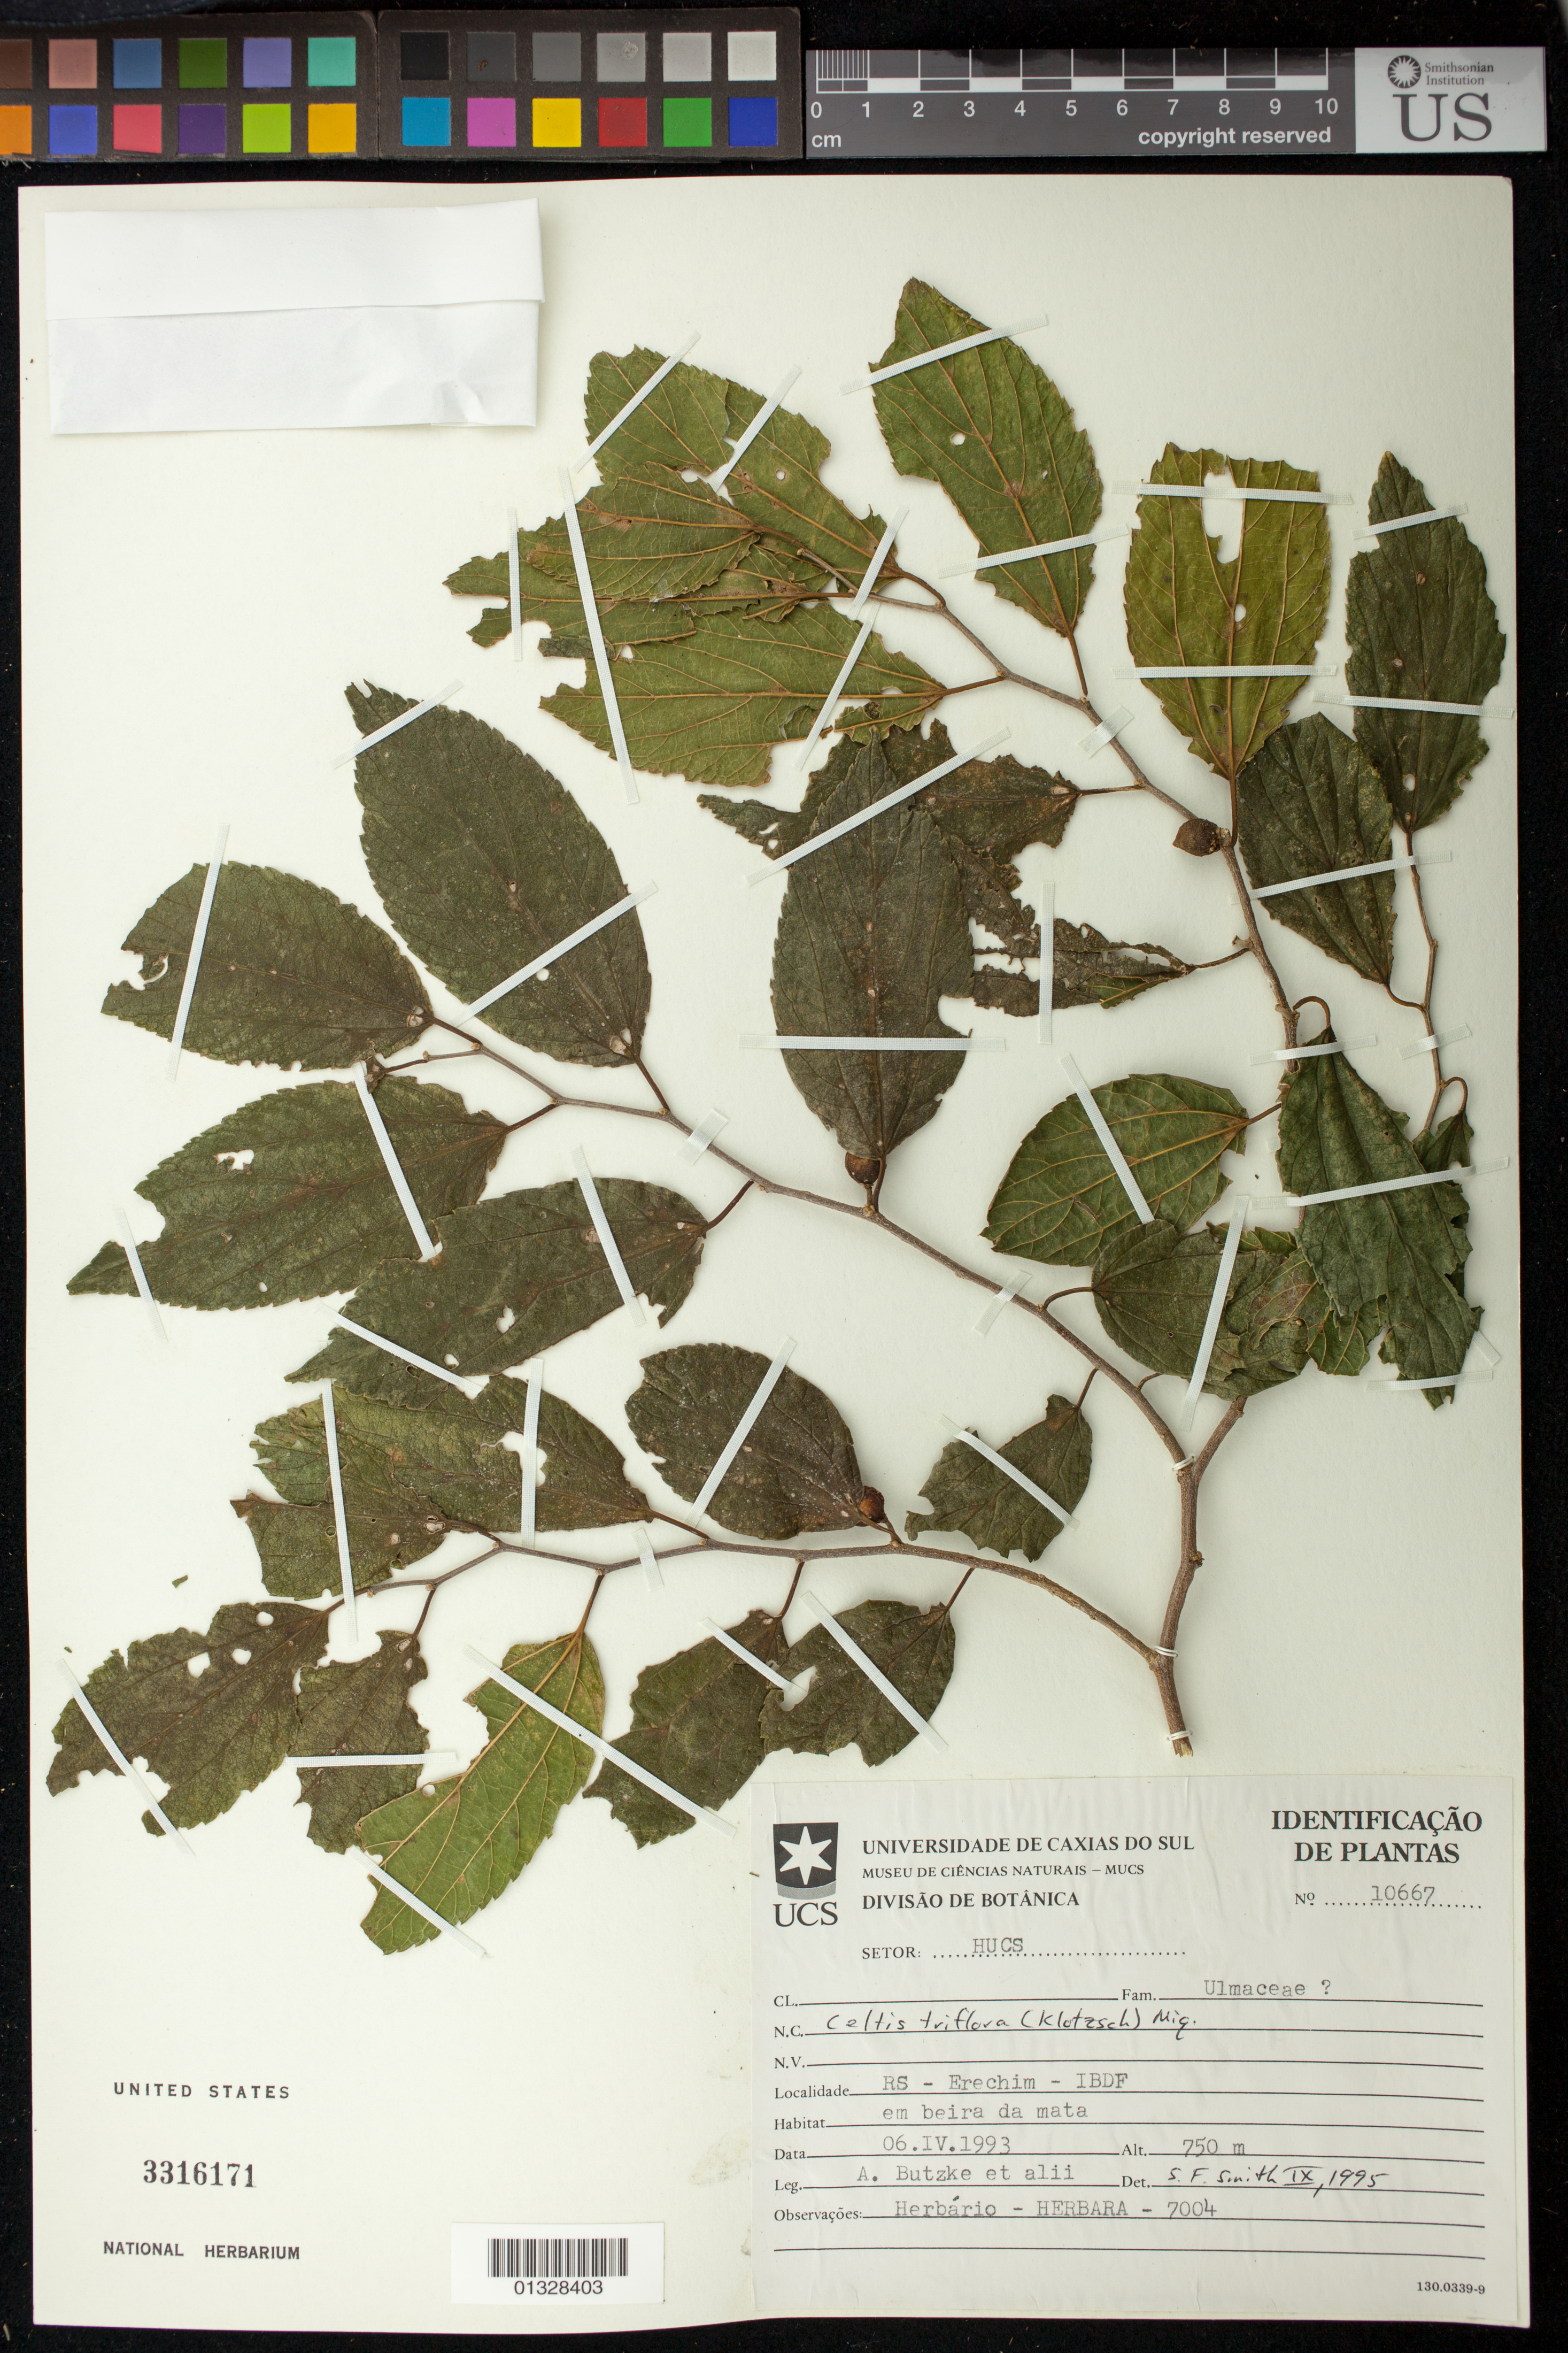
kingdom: Plantae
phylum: Tracheophyta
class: Magnoliopsida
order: Rosales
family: Cannabaceae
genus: Celtis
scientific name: Celtis triflora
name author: (Klotzsch) Ruiz ex Miq.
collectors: A. Butzke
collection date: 1993-04-06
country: Brazil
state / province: Rio Grande do Sul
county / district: Erechim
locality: IBDF.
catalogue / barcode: US 3316171